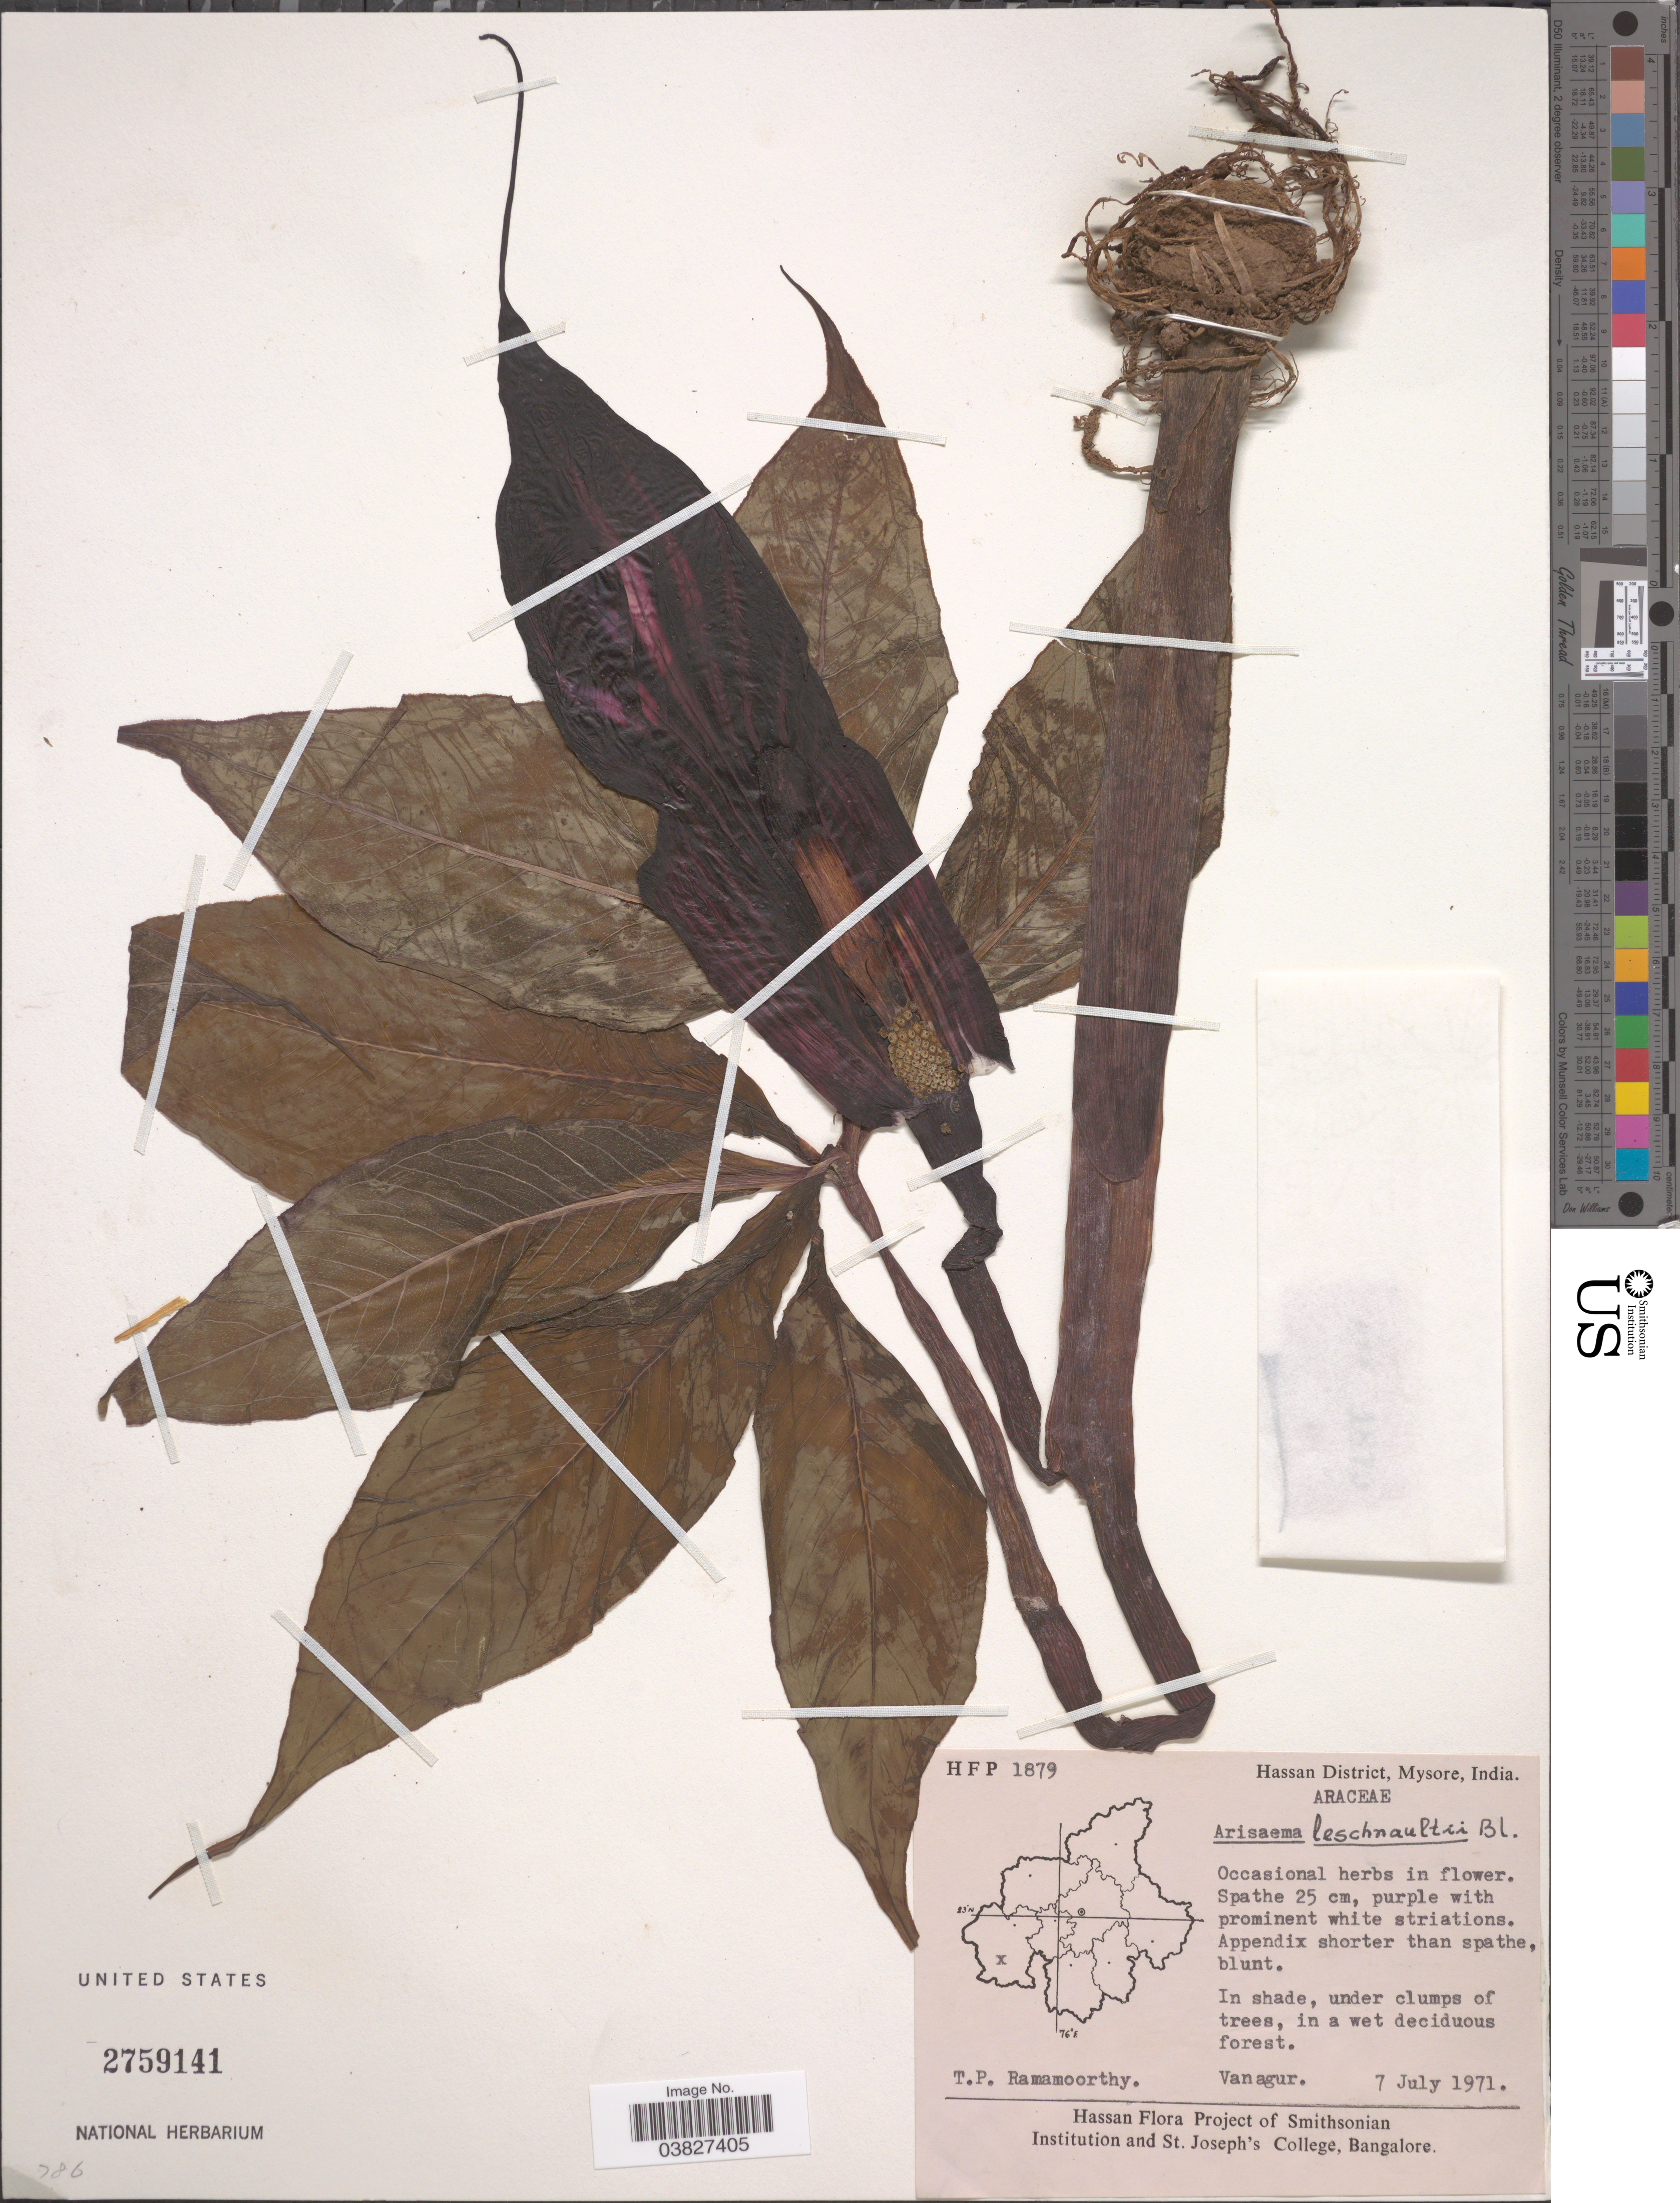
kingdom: Plantae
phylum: Tracheophyta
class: Liliopsida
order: Alismatales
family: Araceae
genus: Arisaema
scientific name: Arisaema leschenaultii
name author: Blume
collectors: T. P. Ramamoorthy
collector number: HFP1879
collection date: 1971-07-07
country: India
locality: Hassan District, Mysore. Vanagur.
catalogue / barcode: US 2759141